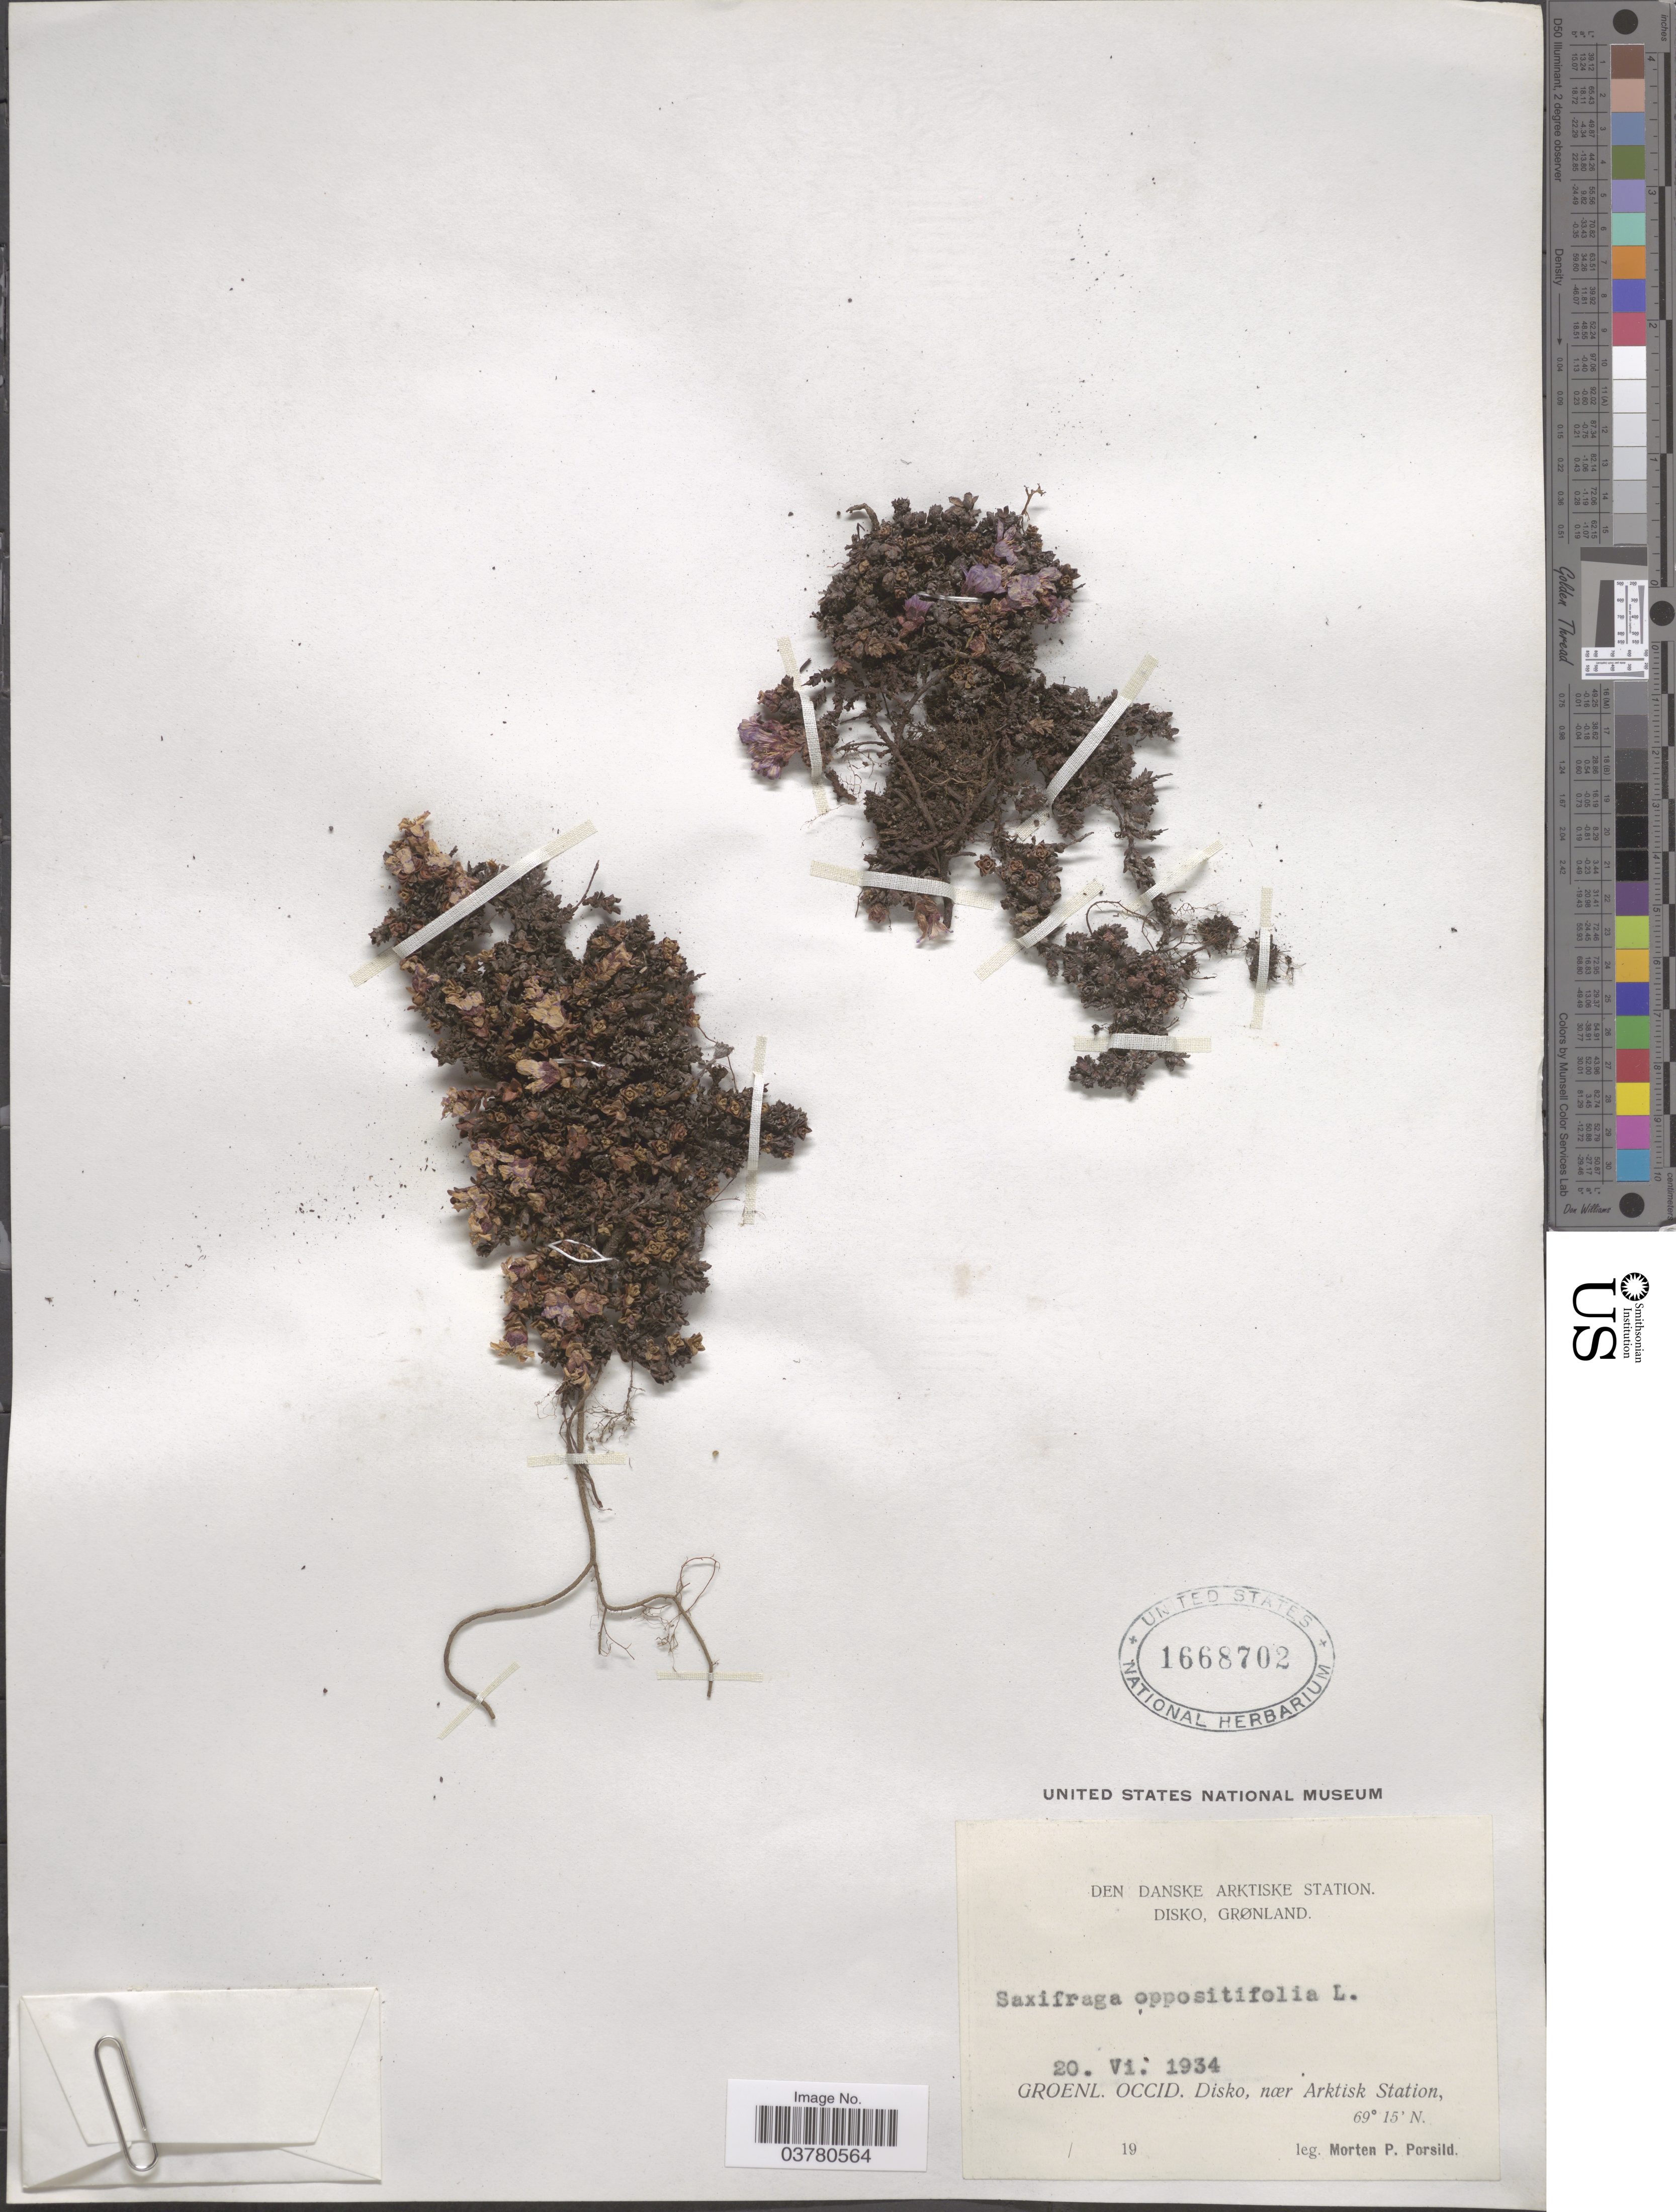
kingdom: Plantae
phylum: Tracheophyta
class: Magnoliopsida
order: Saxifragales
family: Saxifragaceae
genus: Saxifraga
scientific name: Saxifraga oppositifolia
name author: L.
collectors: M. P. Porsild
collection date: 1934-06-20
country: Greenland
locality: Den Danske Arktiske Station. Disko, Grønland. Groenl. Occid. Disko, nær Arktisk Station.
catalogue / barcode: US 1668702